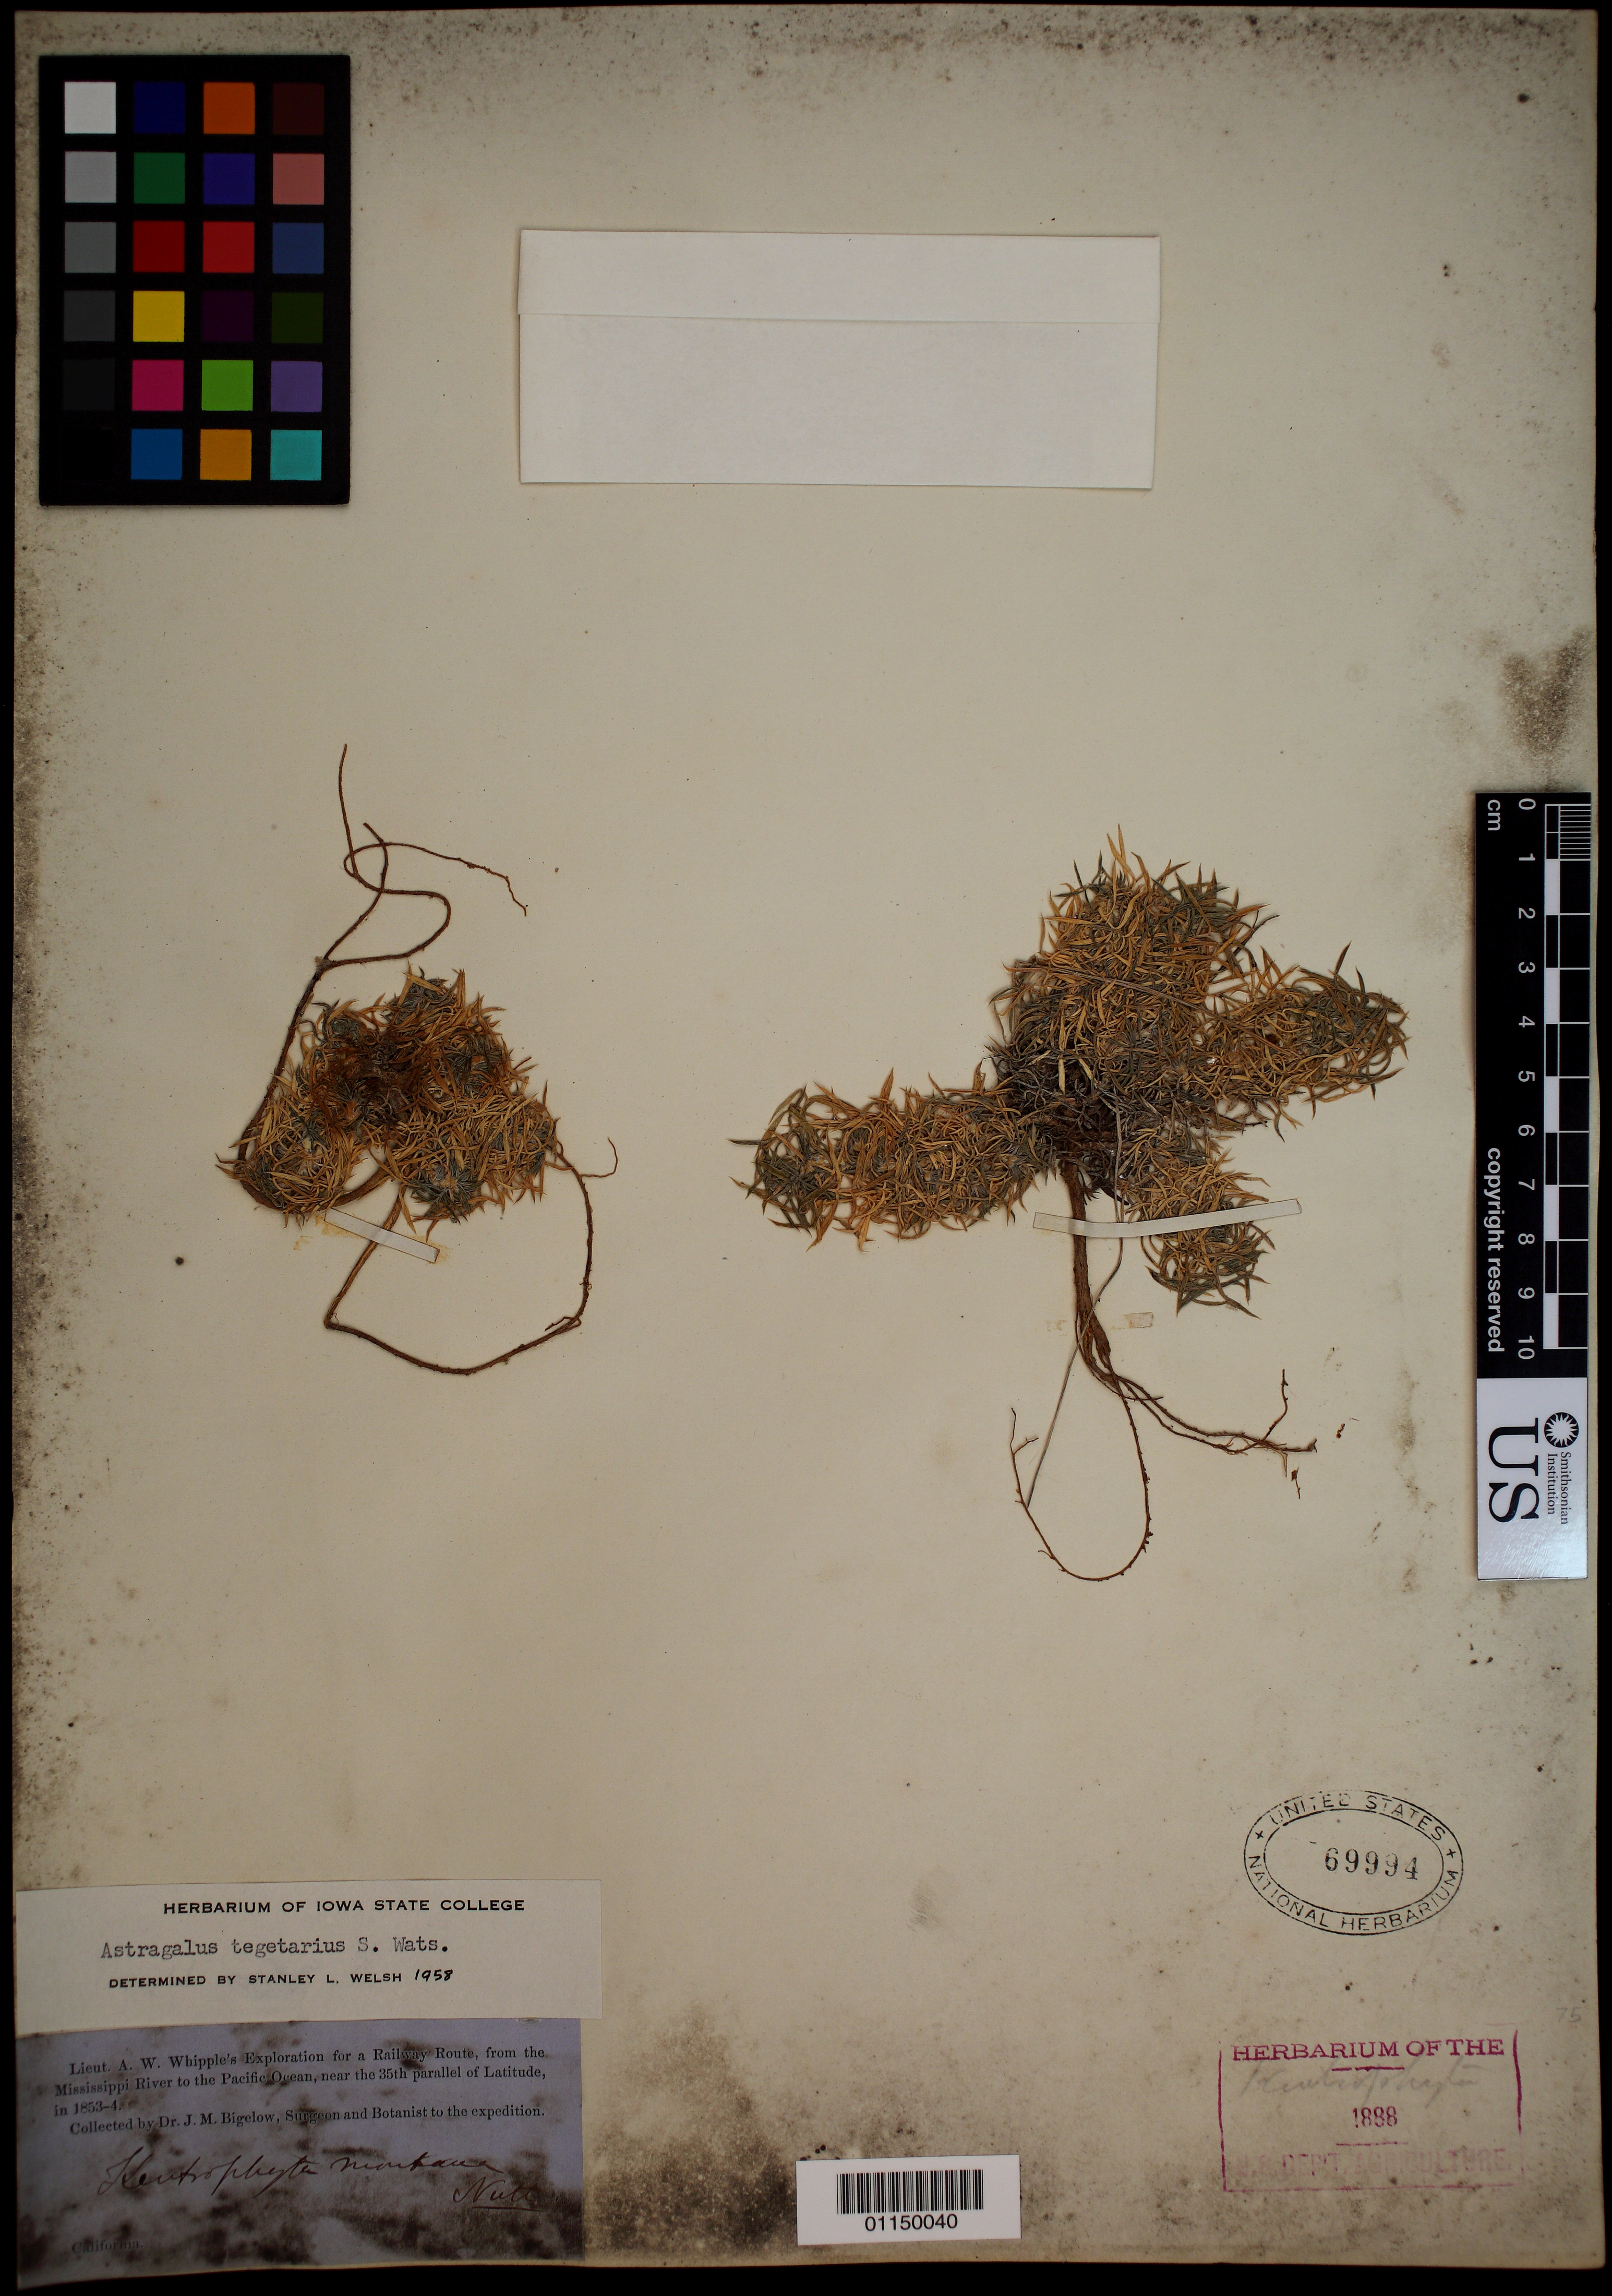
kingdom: Plantae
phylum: Tracheophyta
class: Magnoliopsida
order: Fabales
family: Fabaceae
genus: Astragalus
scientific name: Astragalus tegetarioides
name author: M.E. Jones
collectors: J. M. Bigelow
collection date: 1853/1854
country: United States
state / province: California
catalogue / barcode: US 69994